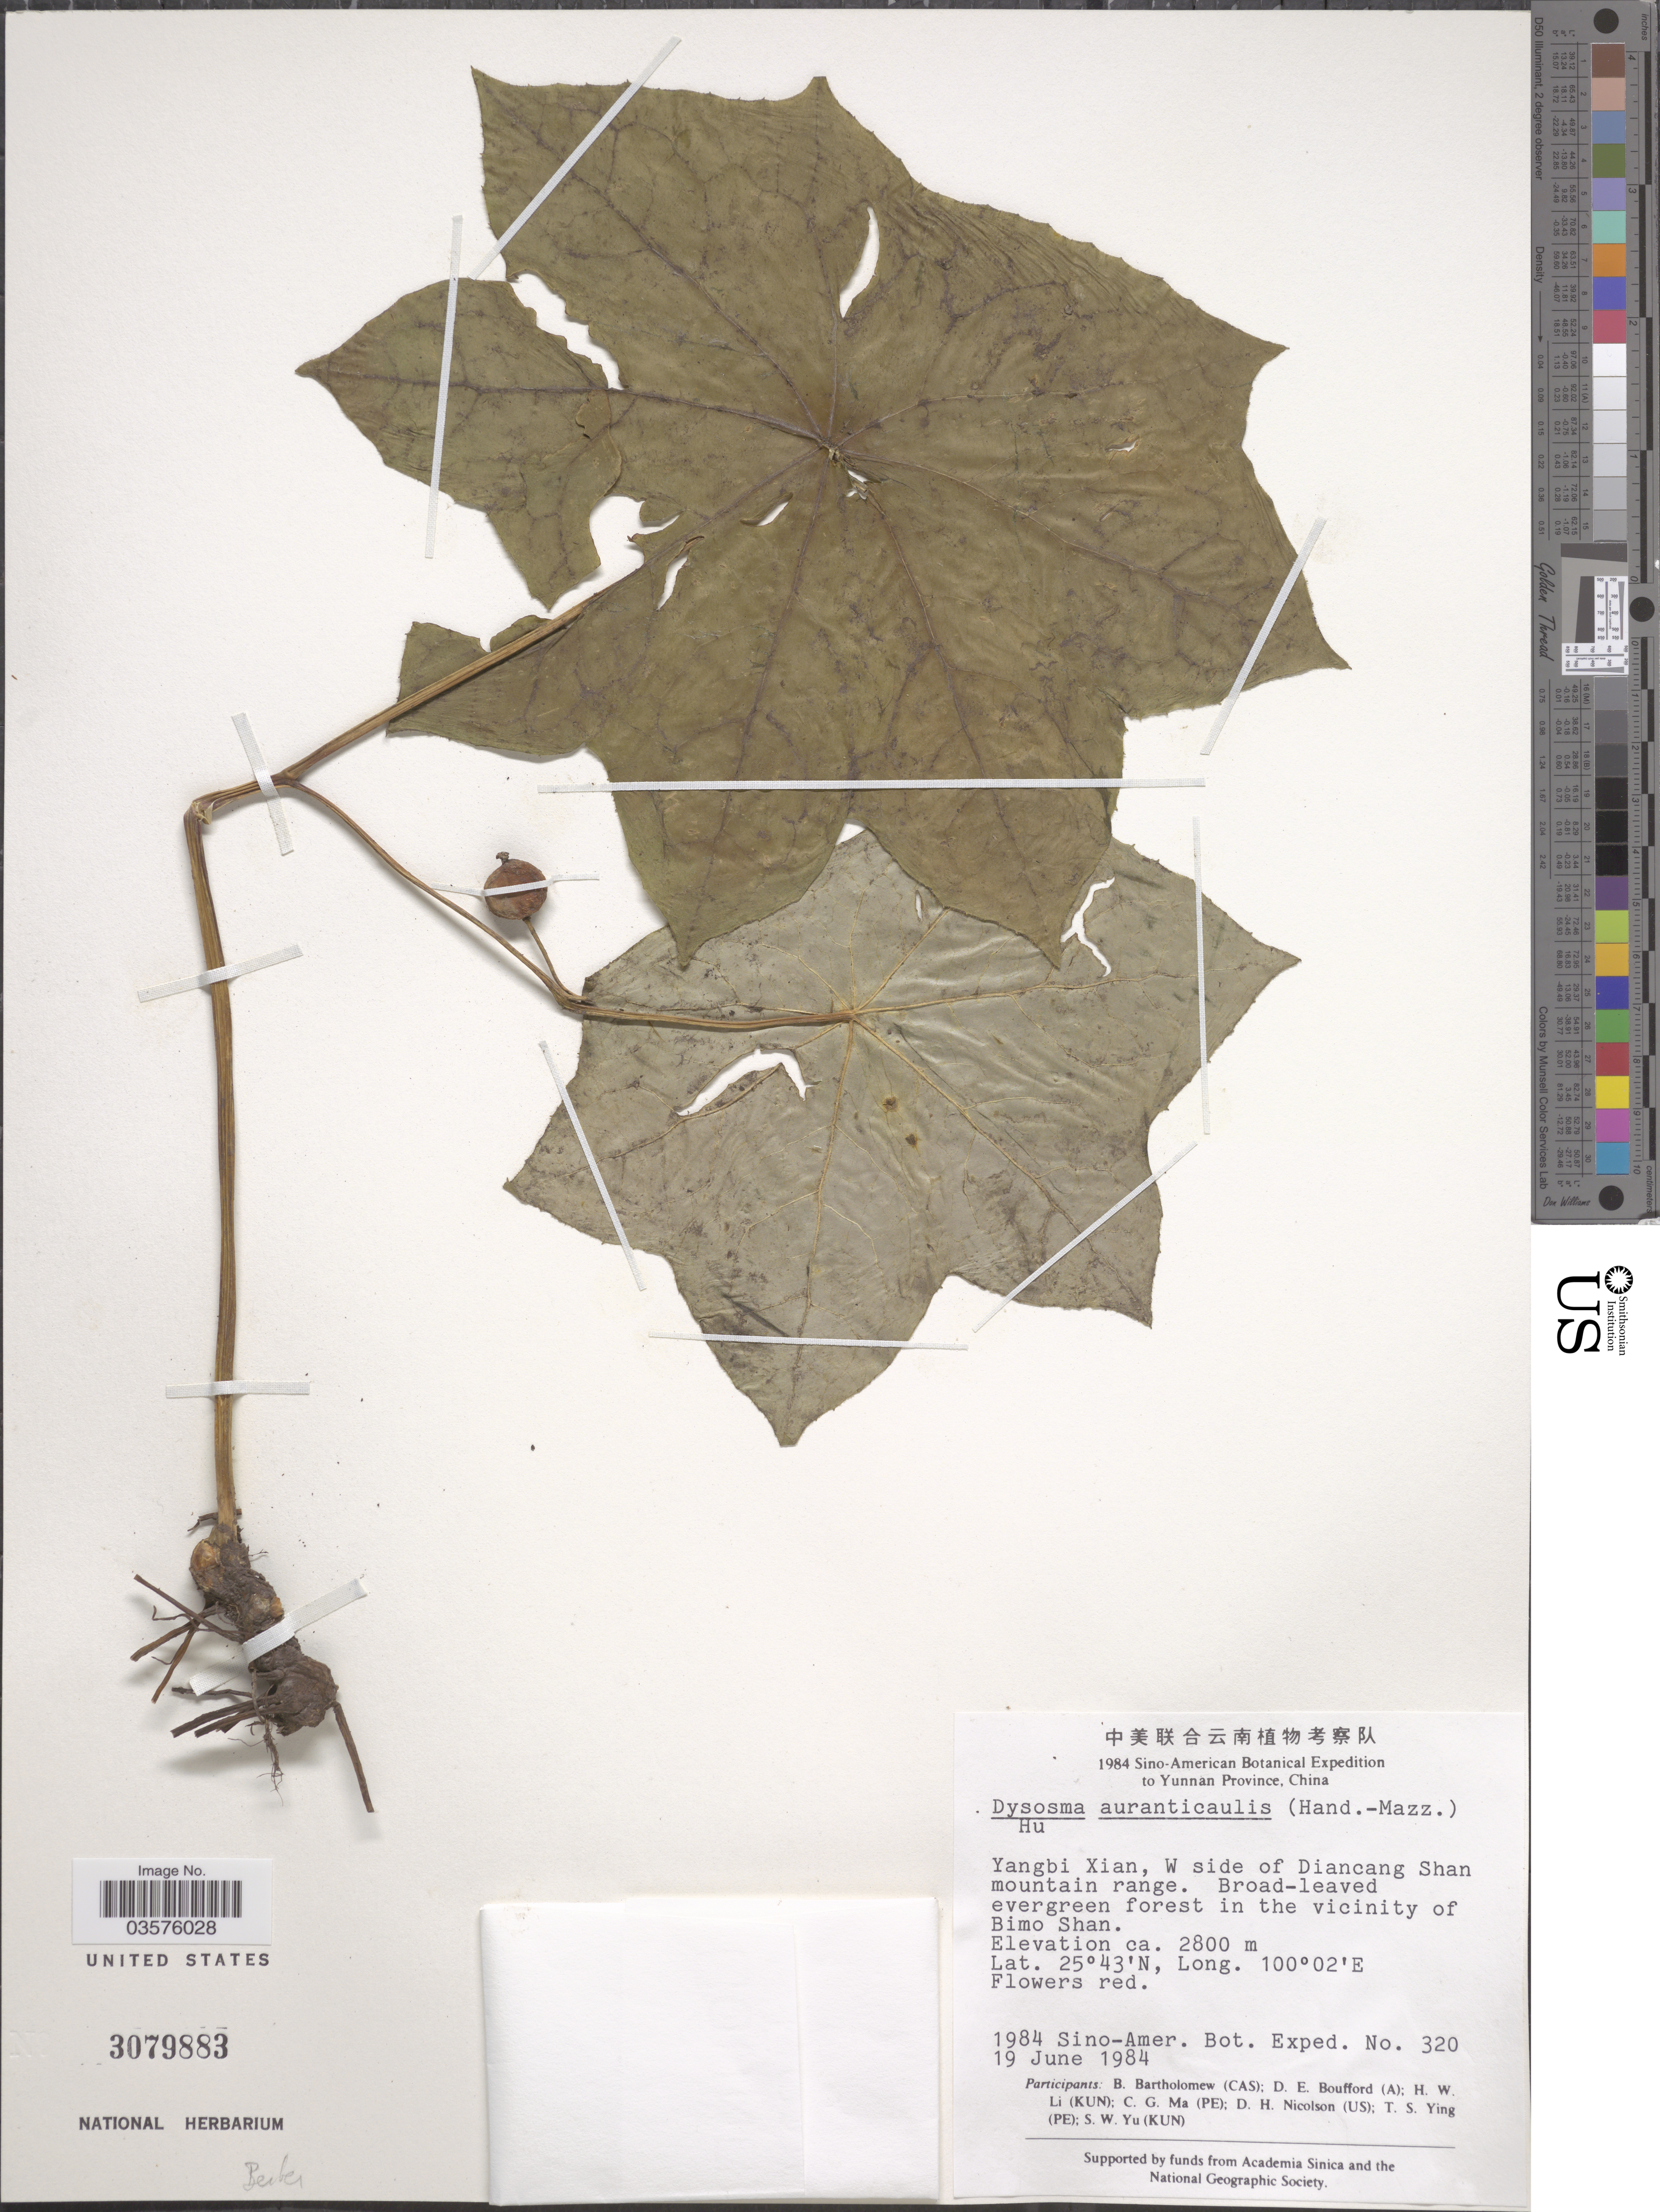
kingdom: Plantae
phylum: Tracheophyta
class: Magnoliopsida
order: Ranunculales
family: Berberidaceae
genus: Dysosma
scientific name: Dysosma aurantiocaulis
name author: (Hand.-Mazz.) Hu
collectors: Sino-Amer. Bot. Exped. 1984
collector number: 320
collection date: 1984-06-19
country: China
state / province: Yunnan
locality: Yangbi Xian, W side of Diancang Shan mountain range.Vicinity of Bimo Shan.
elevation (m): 2800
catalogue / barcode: US 3079883